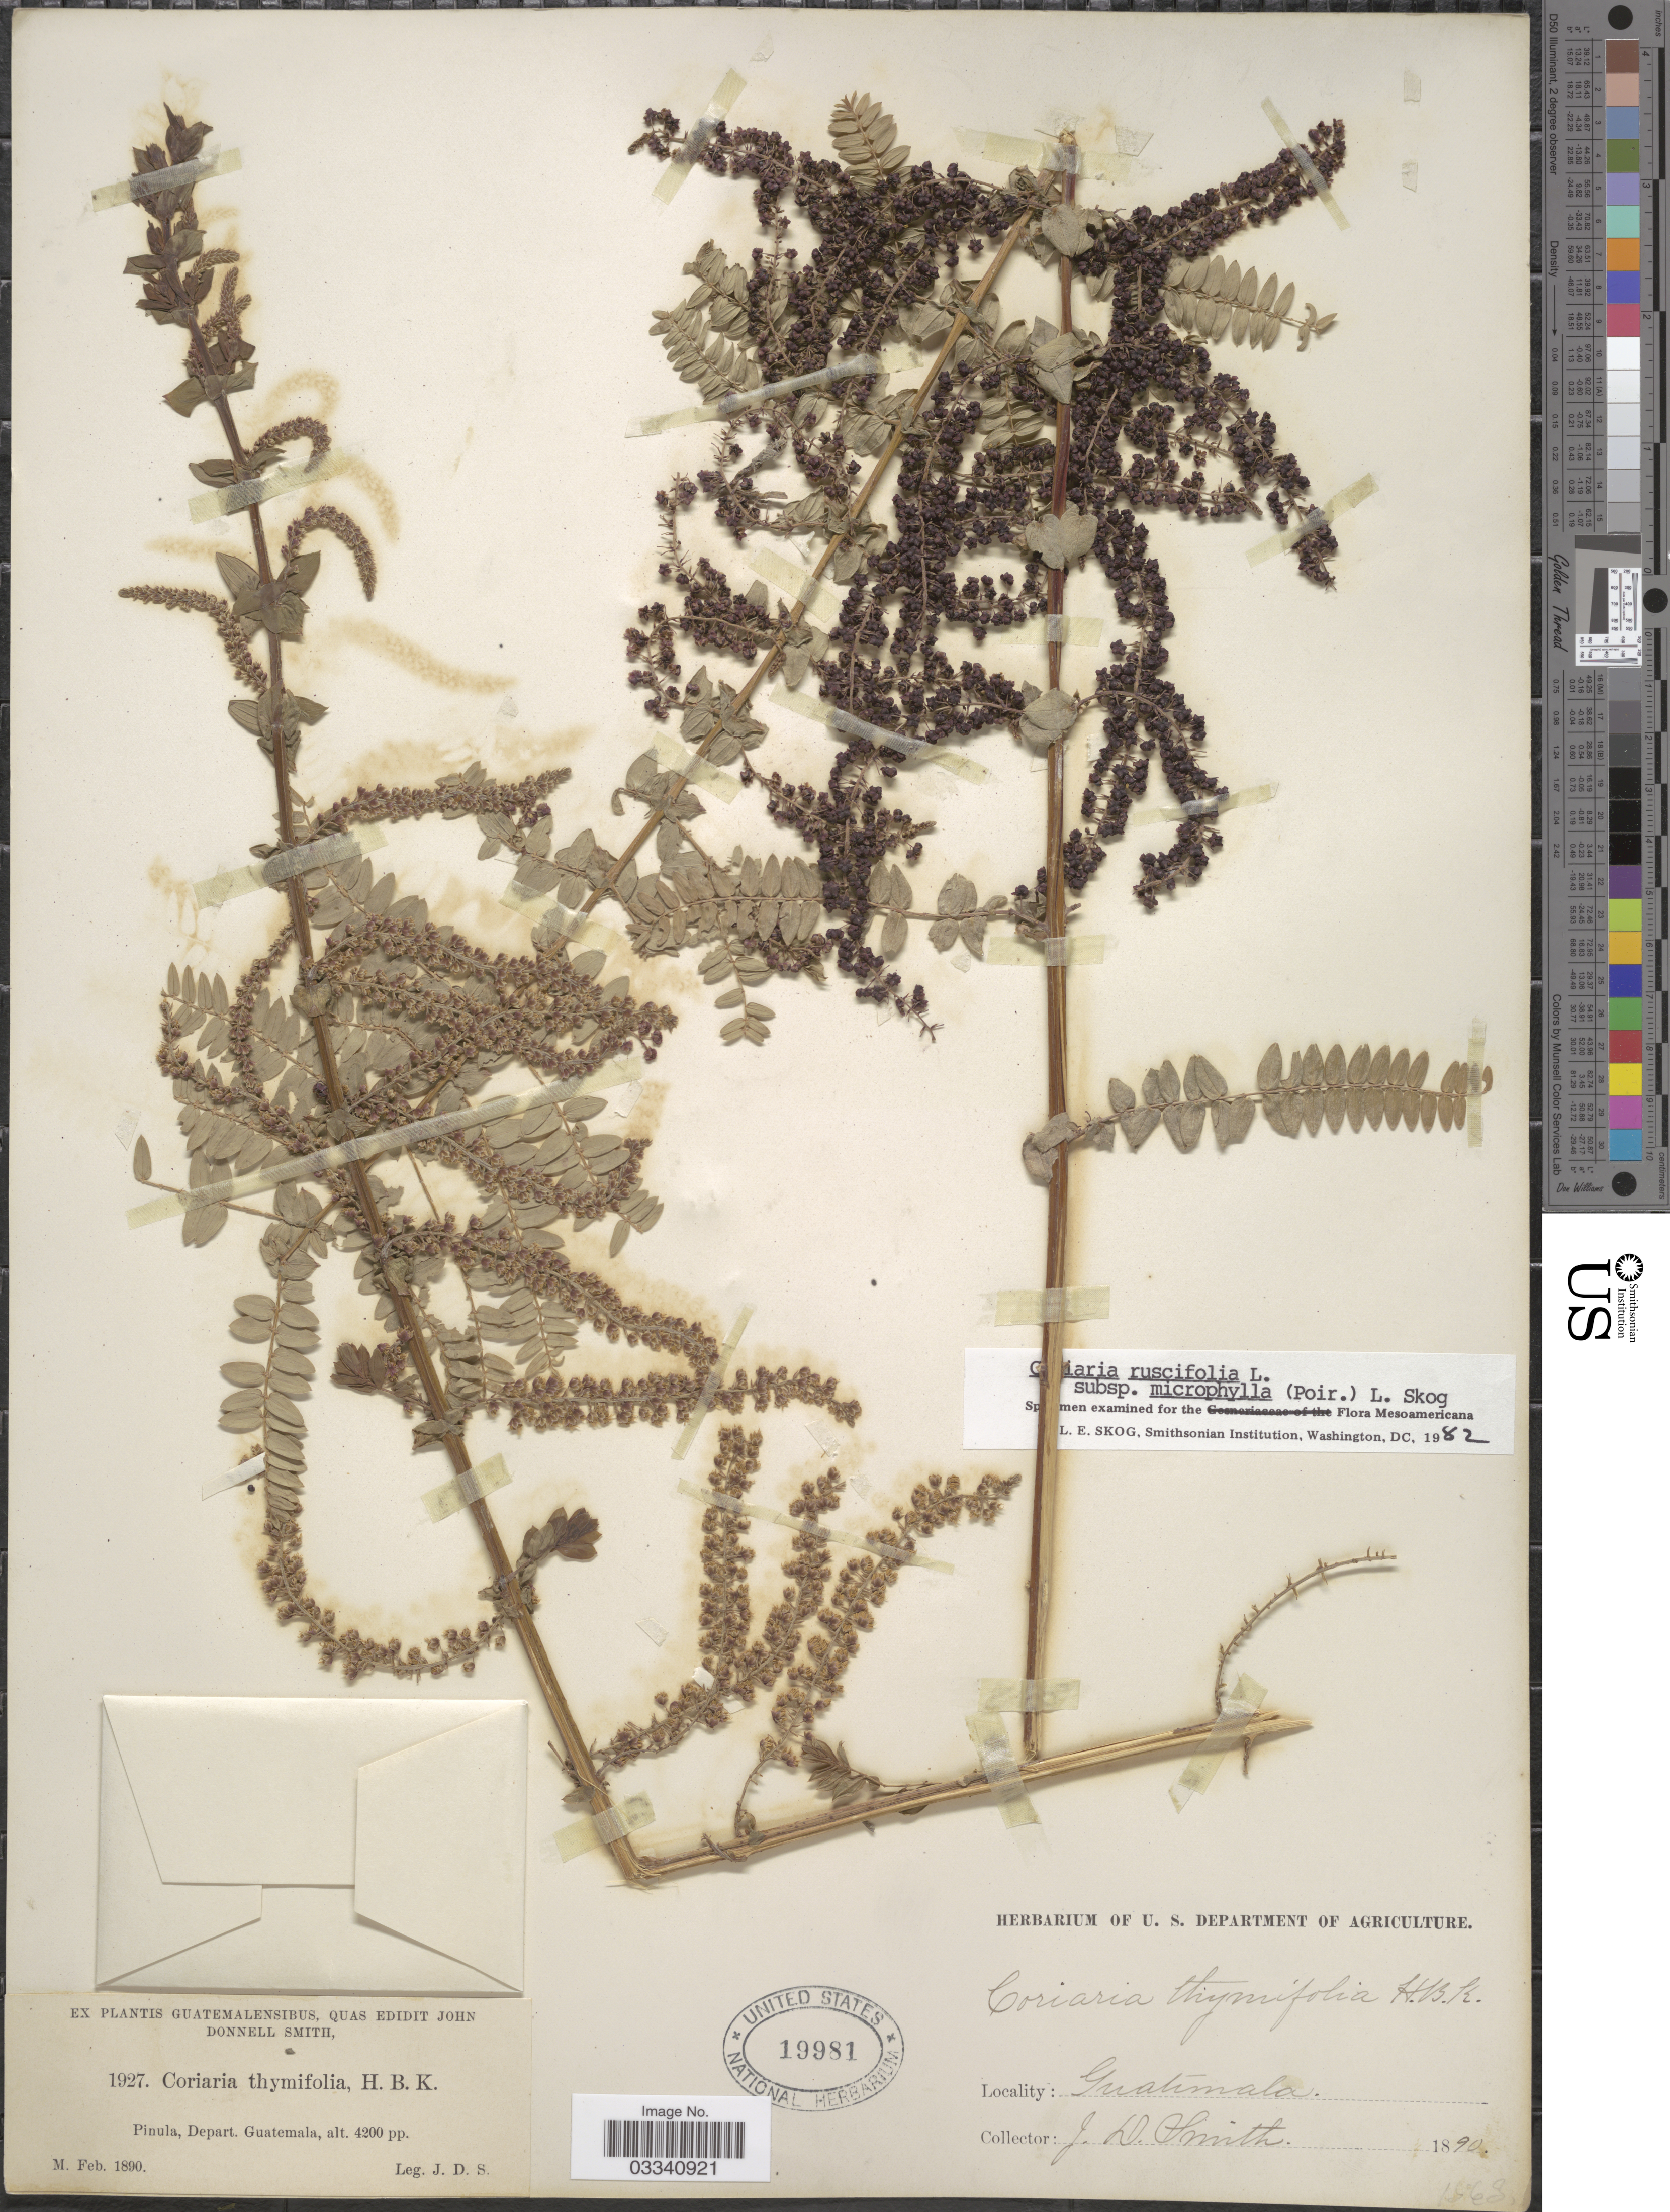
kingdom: Plantae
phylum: Tracheophyta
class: Magnoliopsida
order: Cucurbitales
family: Coriariaceae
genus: Coriaria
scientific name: Coriaria ruscifolia subsp. microphylla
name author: (Poir.) L.E. Skog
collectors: J. Donnell Smith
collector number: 1927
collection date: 1890-02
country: Guatemala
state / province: Guatemala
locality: Pinula, Depart. Guatemala.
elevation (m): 1280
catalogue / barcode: US 19981